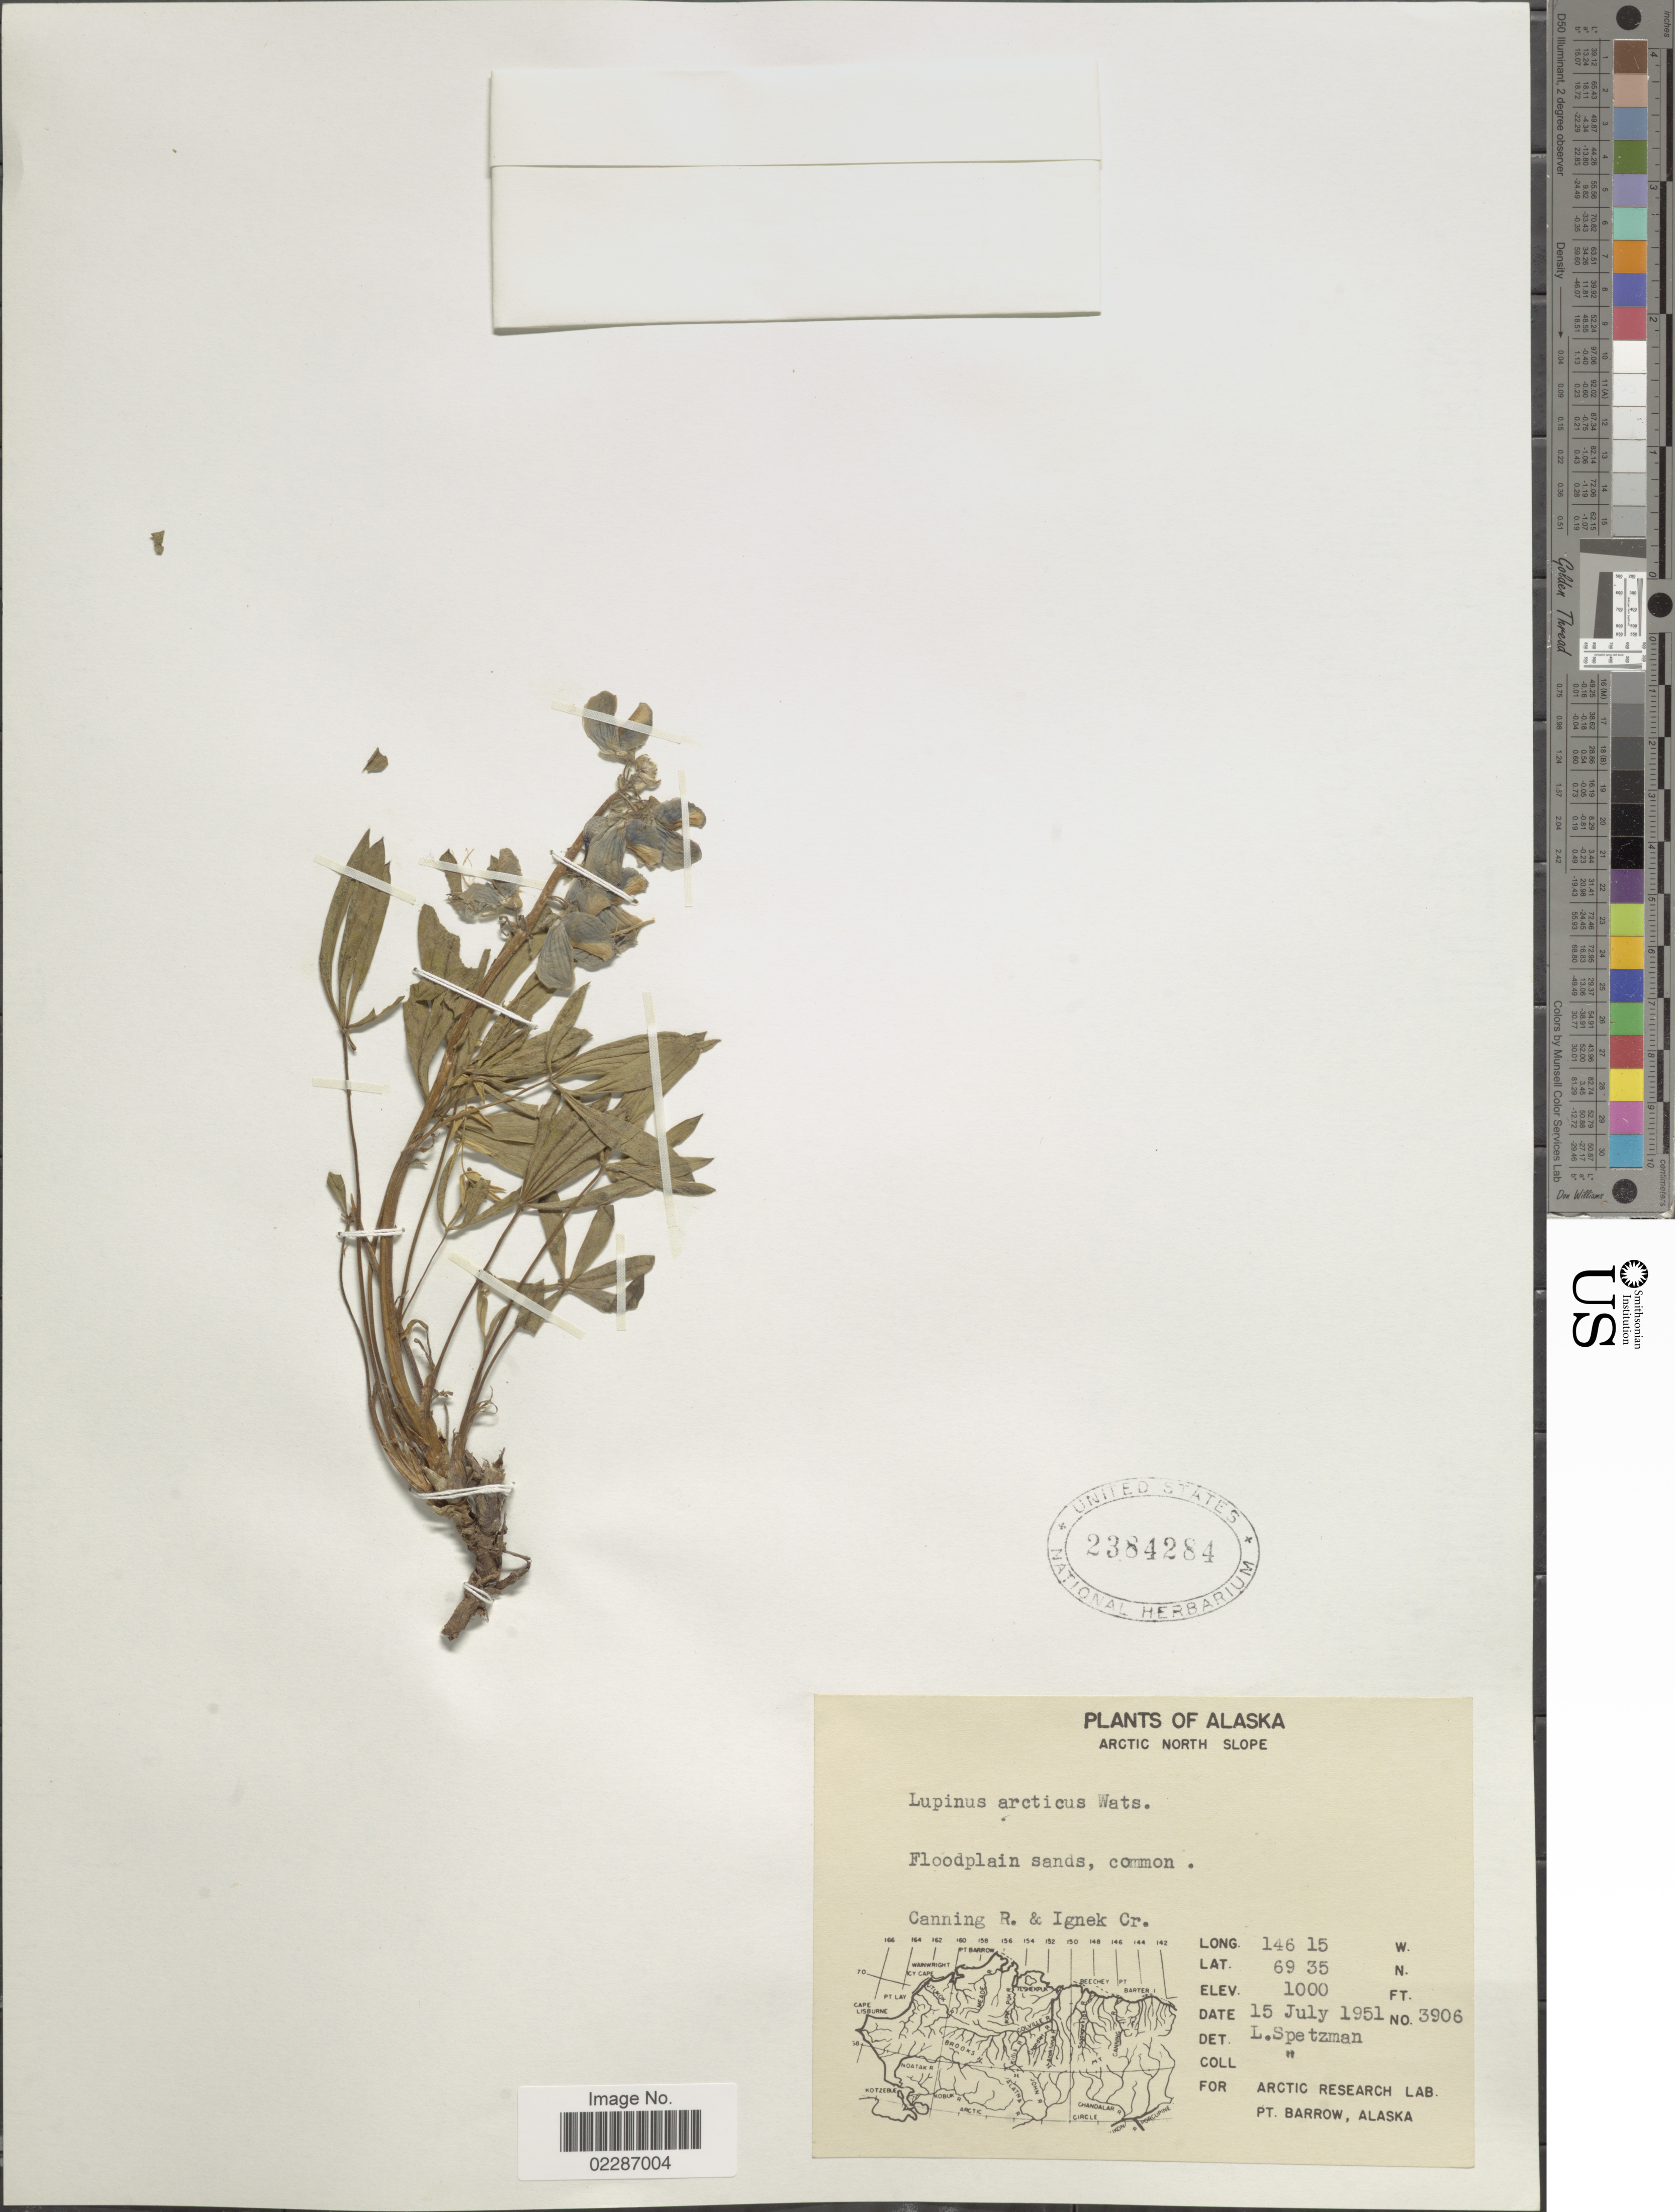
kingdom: Plantae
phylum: Tracheophyta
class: Magnoliopsida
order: Fabales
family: Fabaceae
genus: Lupinus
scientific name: Lupinus arcticus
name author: S. Watson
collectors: L. Spetzman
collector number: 3906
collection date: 1951-07-15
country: United States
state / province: Alaska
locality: Arctic North Slope, Canning R. & Ignek Cr.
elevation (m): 305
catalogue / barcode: US 2384284